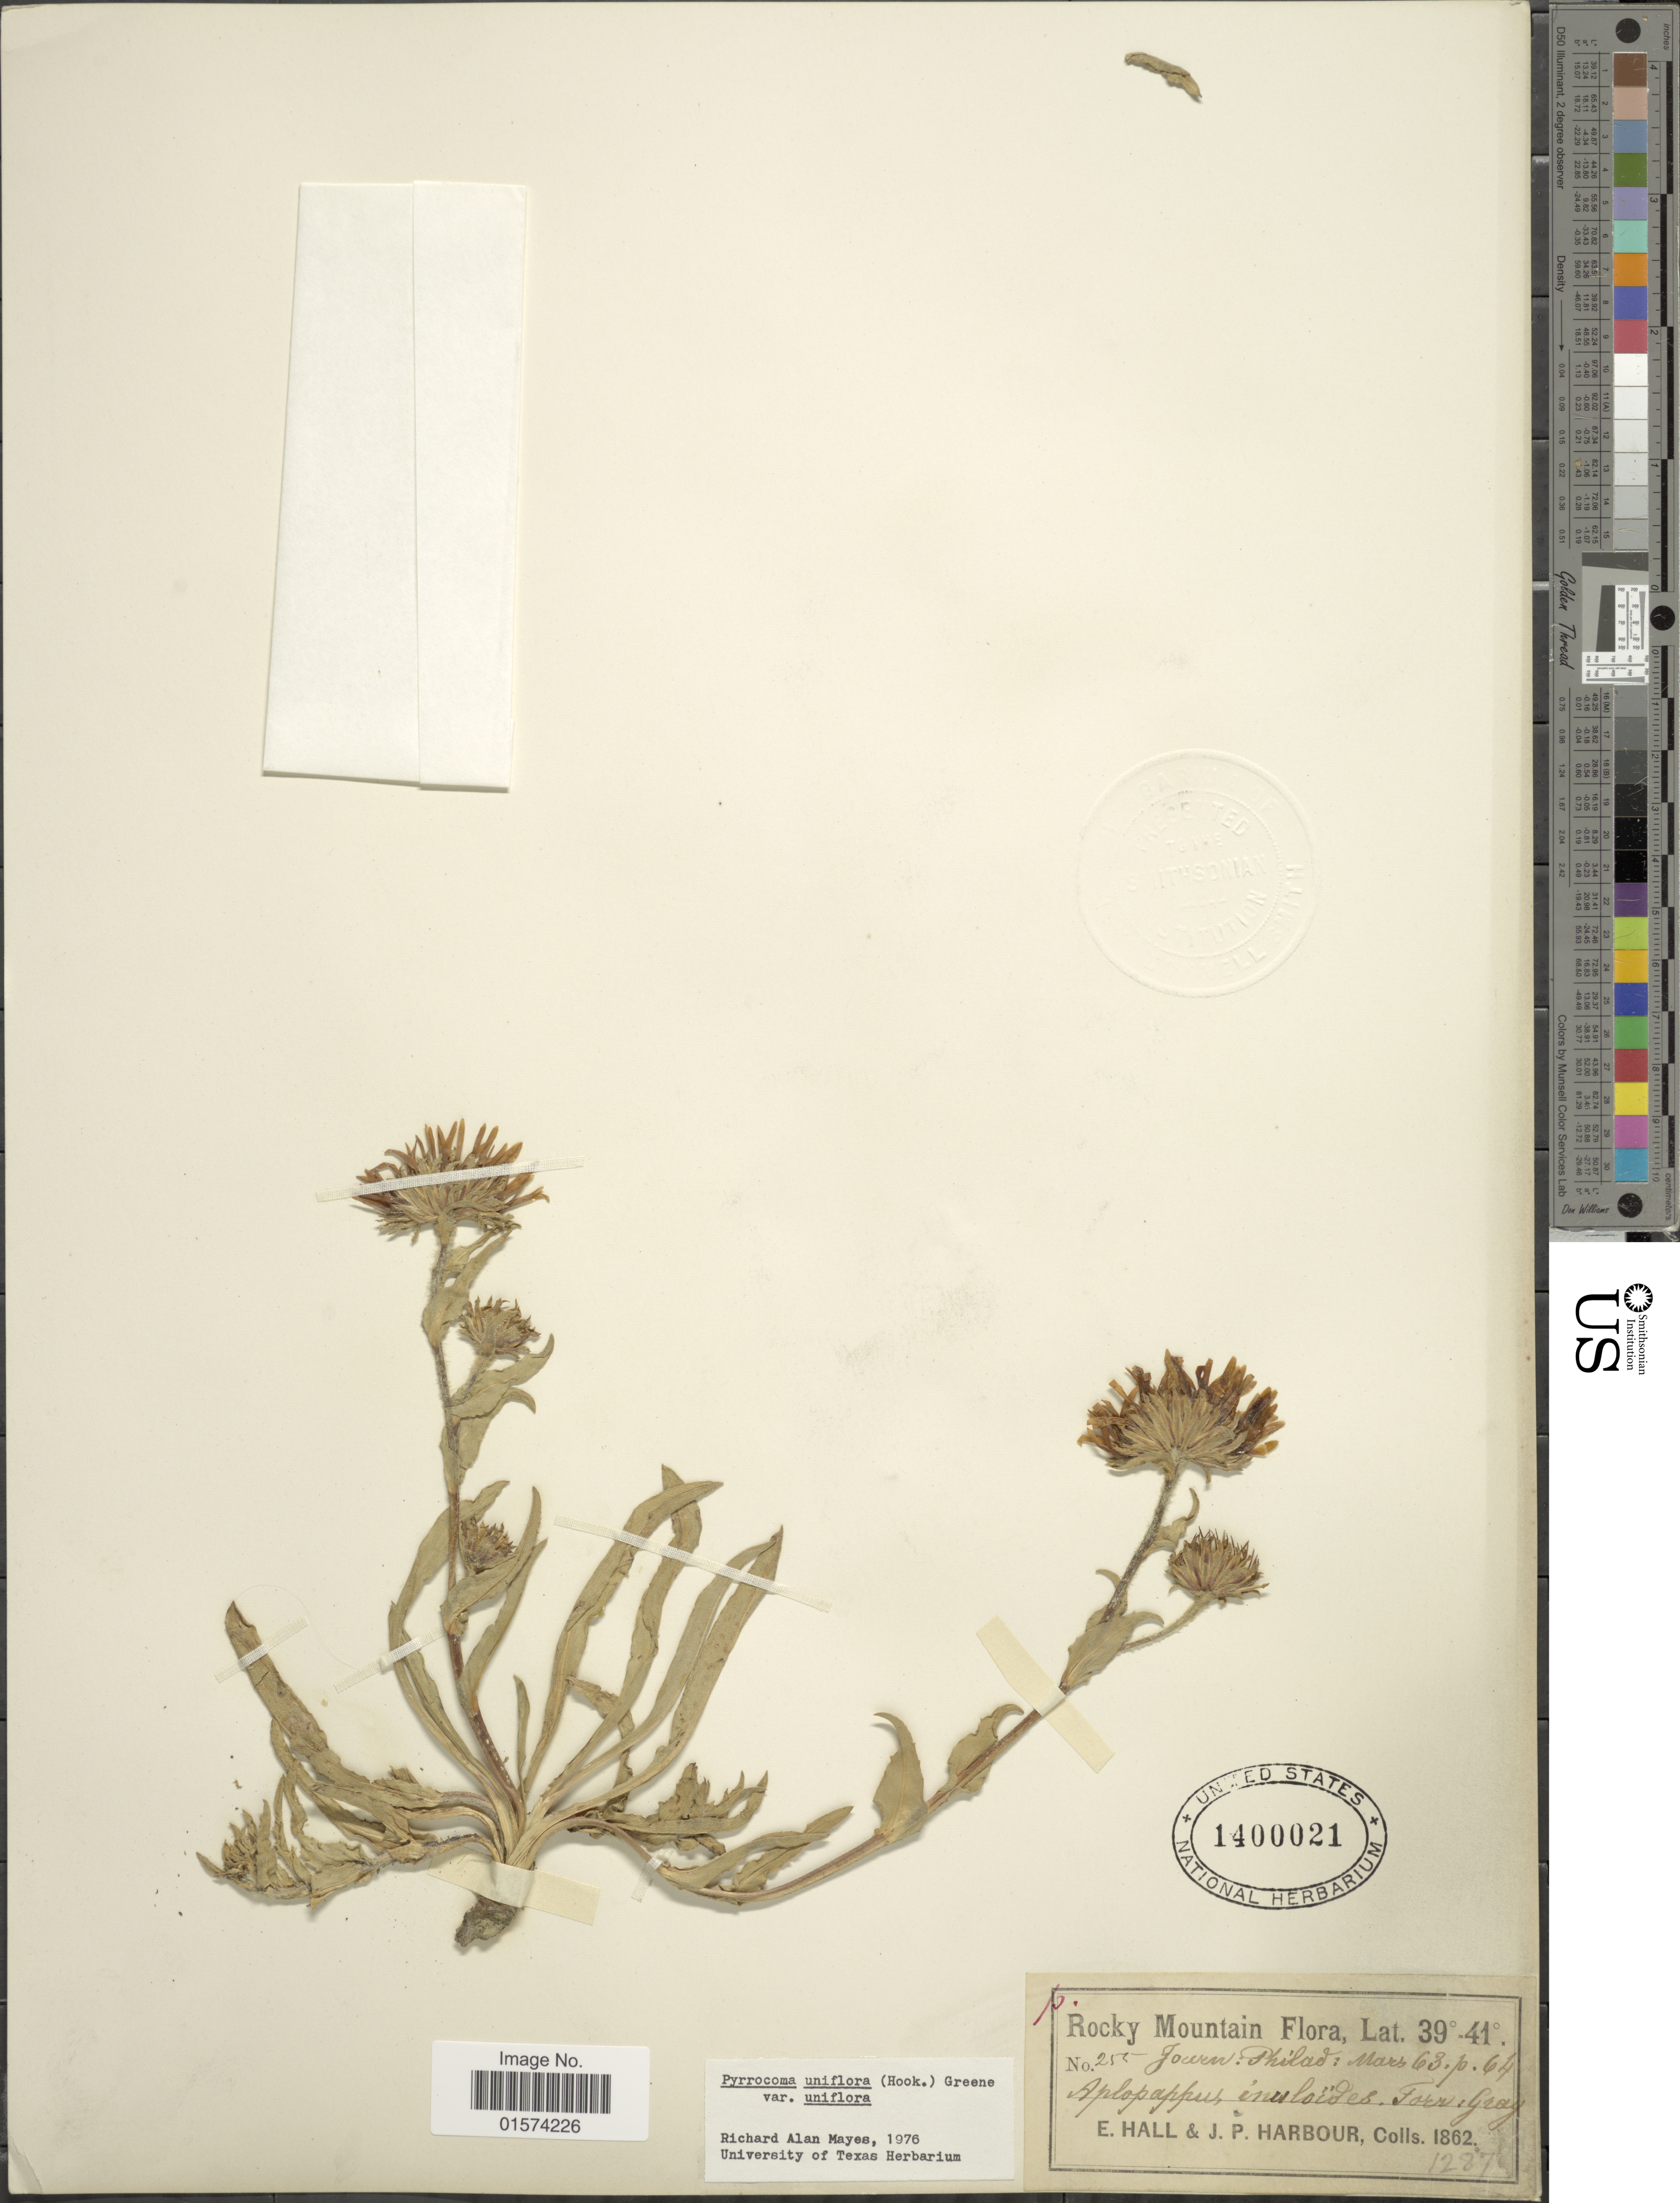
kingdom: Plantae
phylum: Tracheophyta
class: Magnoliopsida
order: Asterales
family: Asteraceae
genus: Pyrrocoma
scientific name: Pyrrocoma uniflora var. uniflora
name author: (Hook.) Greene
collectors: E. Hall & J. Harbour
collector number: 1287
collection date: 1862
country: United States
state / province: Colorado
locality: Rocky Mtns.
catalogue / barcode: US 1400021